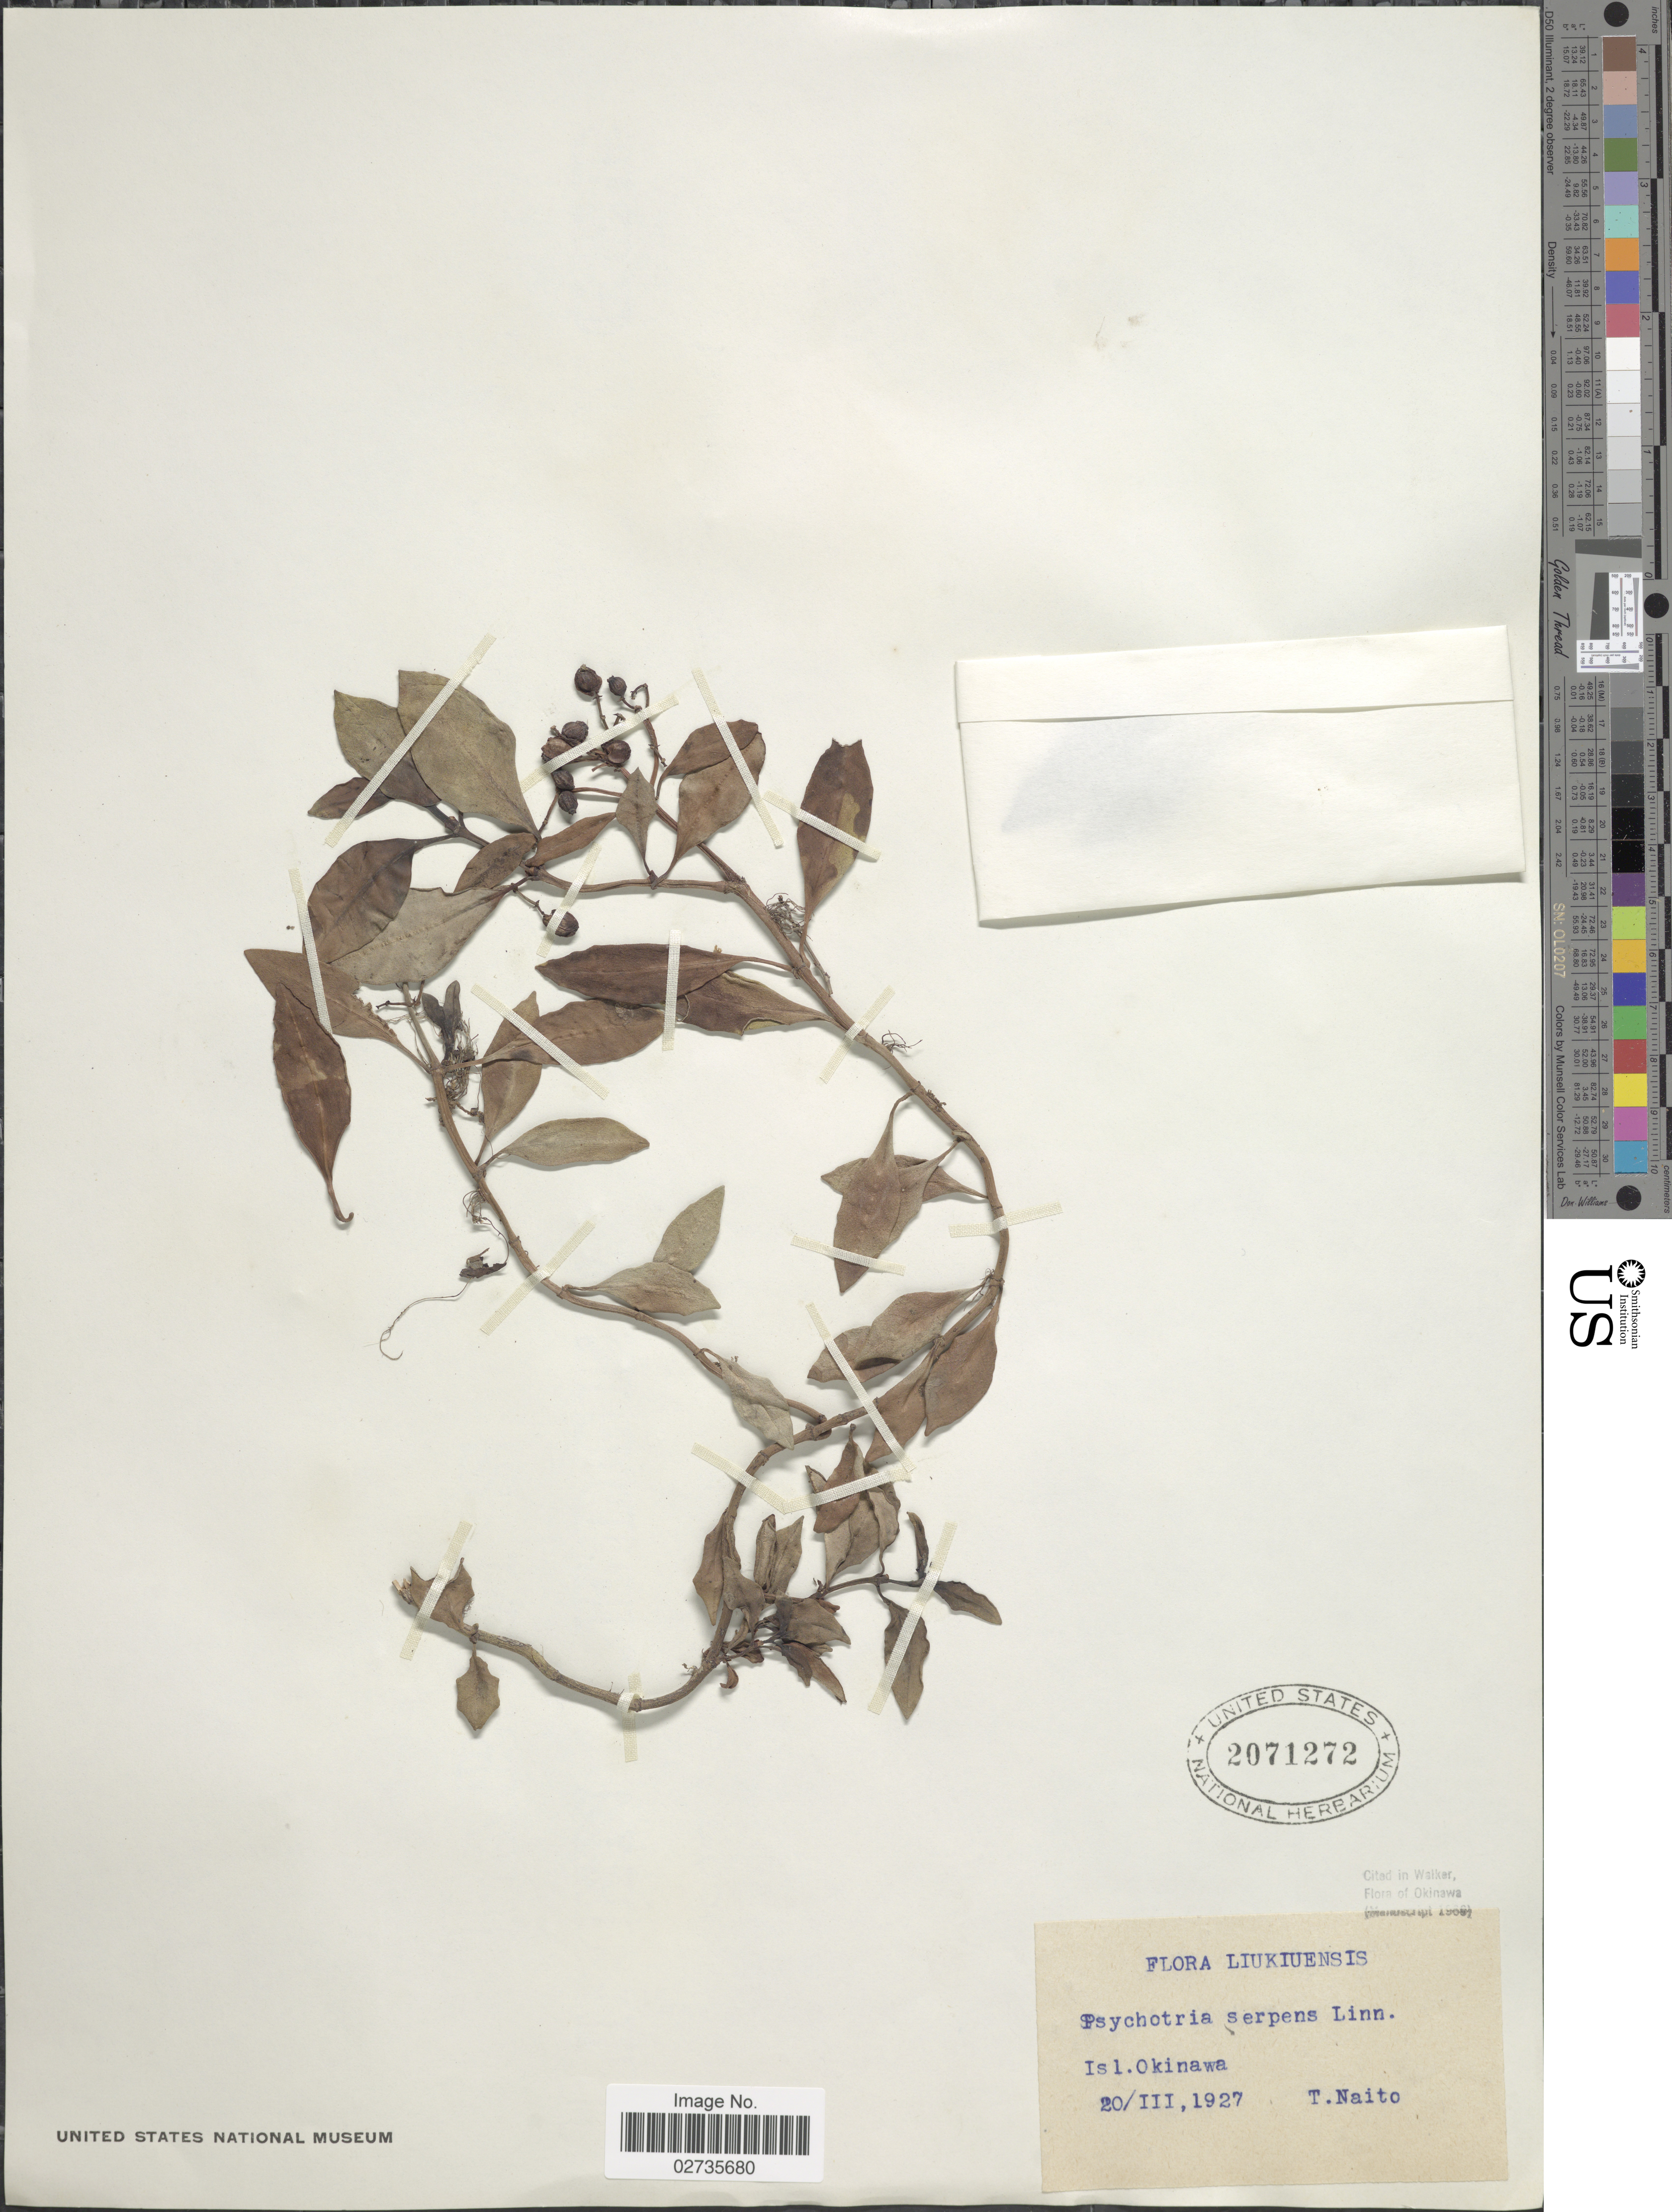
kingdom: Plantae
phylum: Tracheophyta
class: Magnoliopsida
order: Gentianales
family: Rubiaceae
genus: Psychotria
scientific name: Psychotria serpens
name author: L.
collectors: T. Naito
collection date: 1927-03-20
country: Japan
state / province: Okinawa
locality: Liukiuensis, Isl. Okinawa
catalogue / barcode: US 2071272